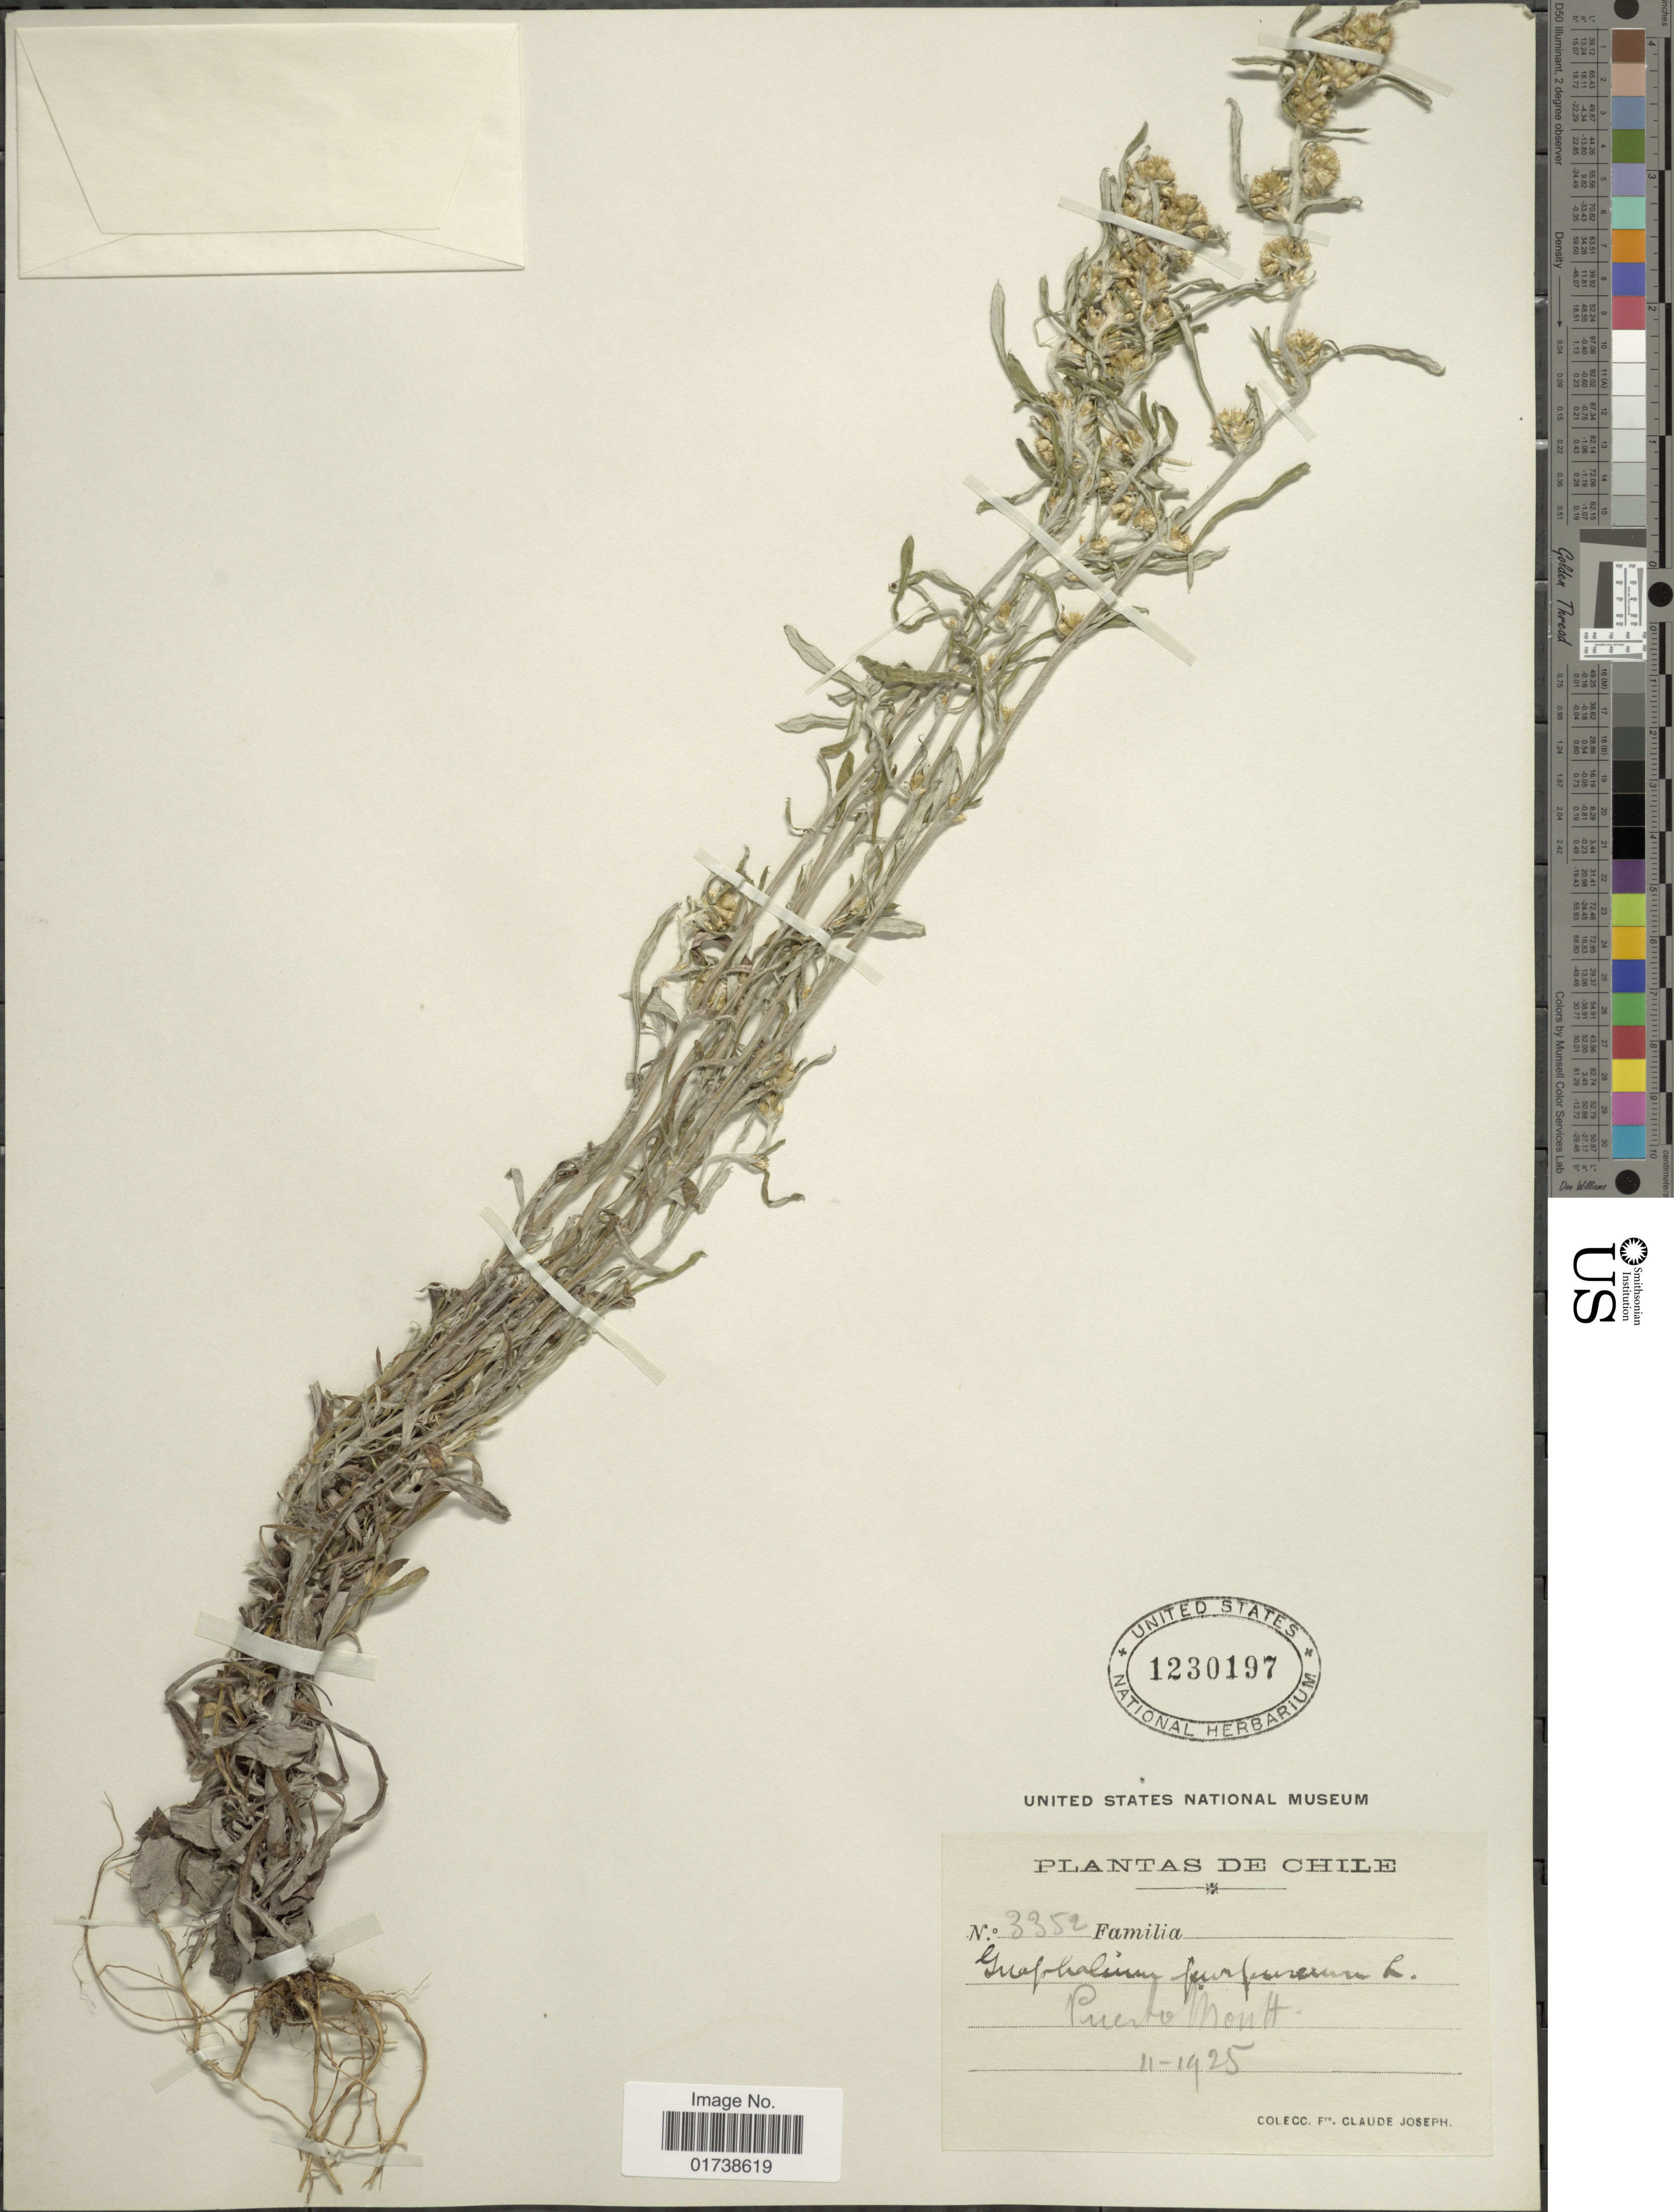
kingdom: Plantae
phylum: Tracheophyta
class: Magnoliopsida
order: Asterales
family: Asteraceae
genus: Gamochaeta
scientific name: Gamochaeta purpurea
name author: (L.) Cabrera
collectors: Bro. Claude-Joseph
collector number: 3352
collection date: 1925-11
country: Chile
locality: Puerto Montt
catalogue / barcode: US 1230187